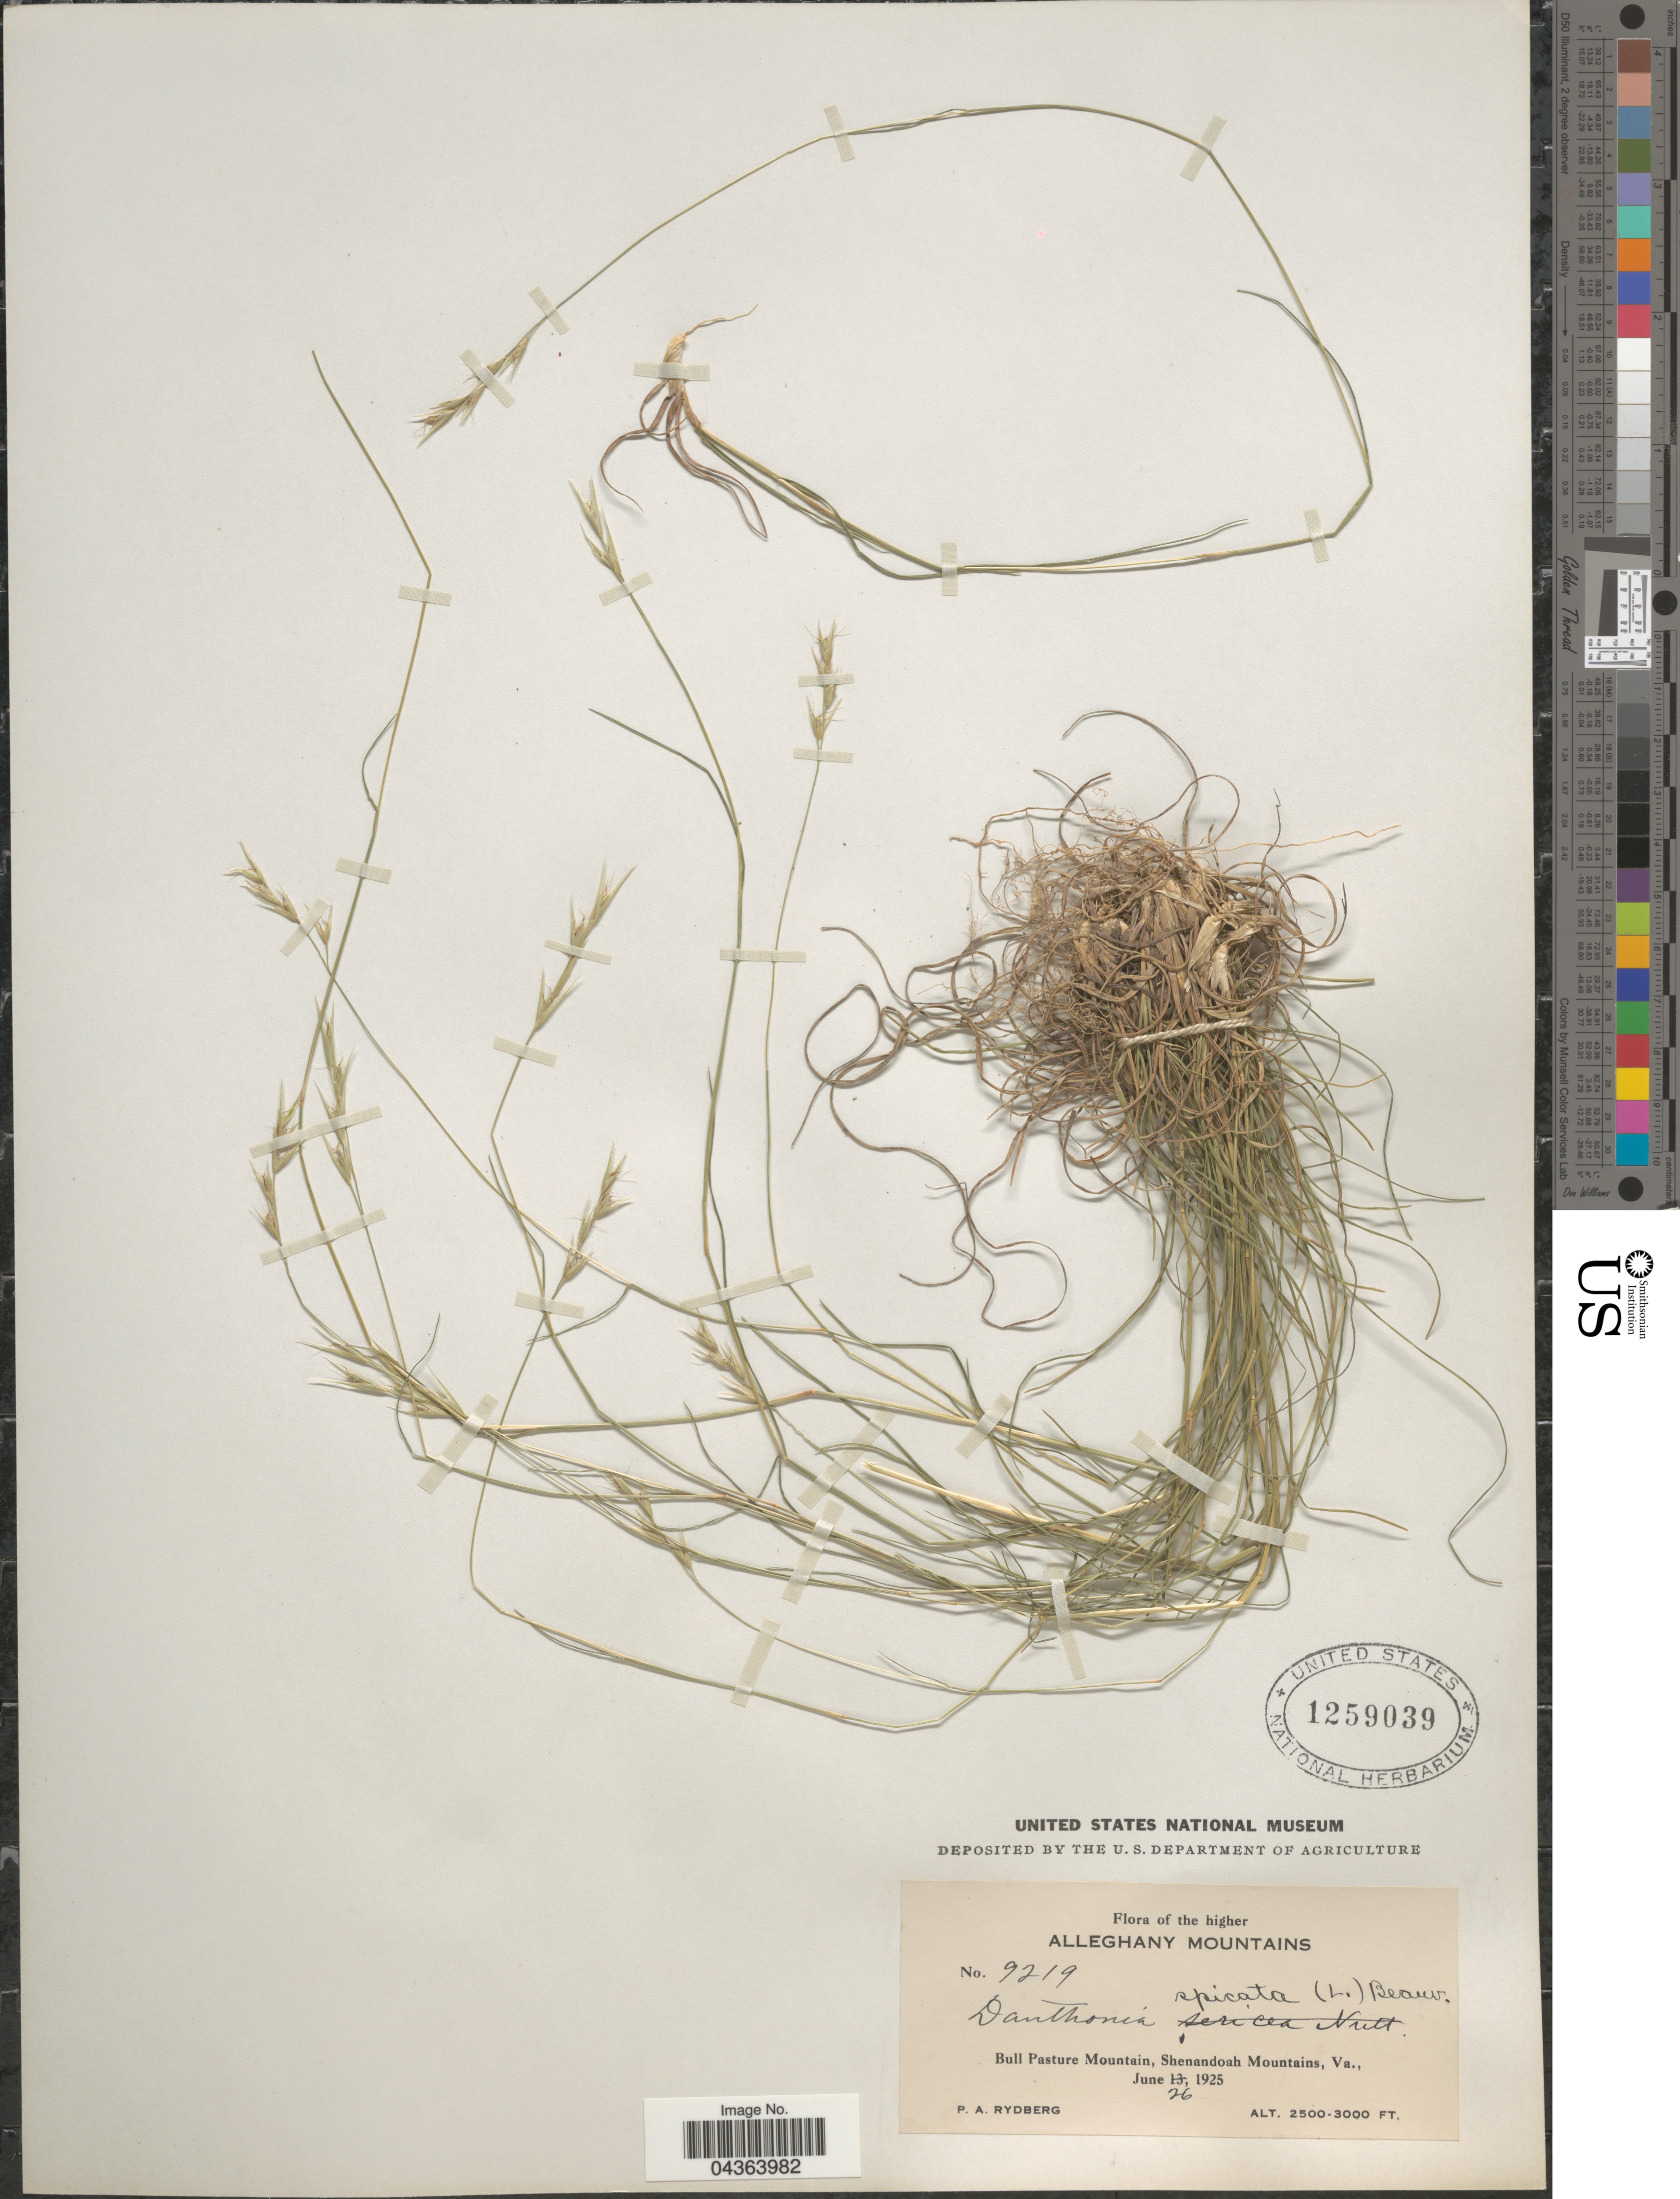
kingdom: Plantae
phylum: Tracheophyta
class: Liliopsida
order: Poales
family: Poaceae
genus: Danthonia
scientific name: Danthonia spicata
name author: (L.) P. Beauv. ex Roem. & Schult.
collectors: P. A. Rydberg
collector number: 9219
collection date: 1925-06-26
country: United States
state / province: Virginia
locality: Higher Alleghany Mountains. Bull Pasture Mountain, Shenandoah Mountains.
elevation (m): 762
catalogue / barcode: US 1259039